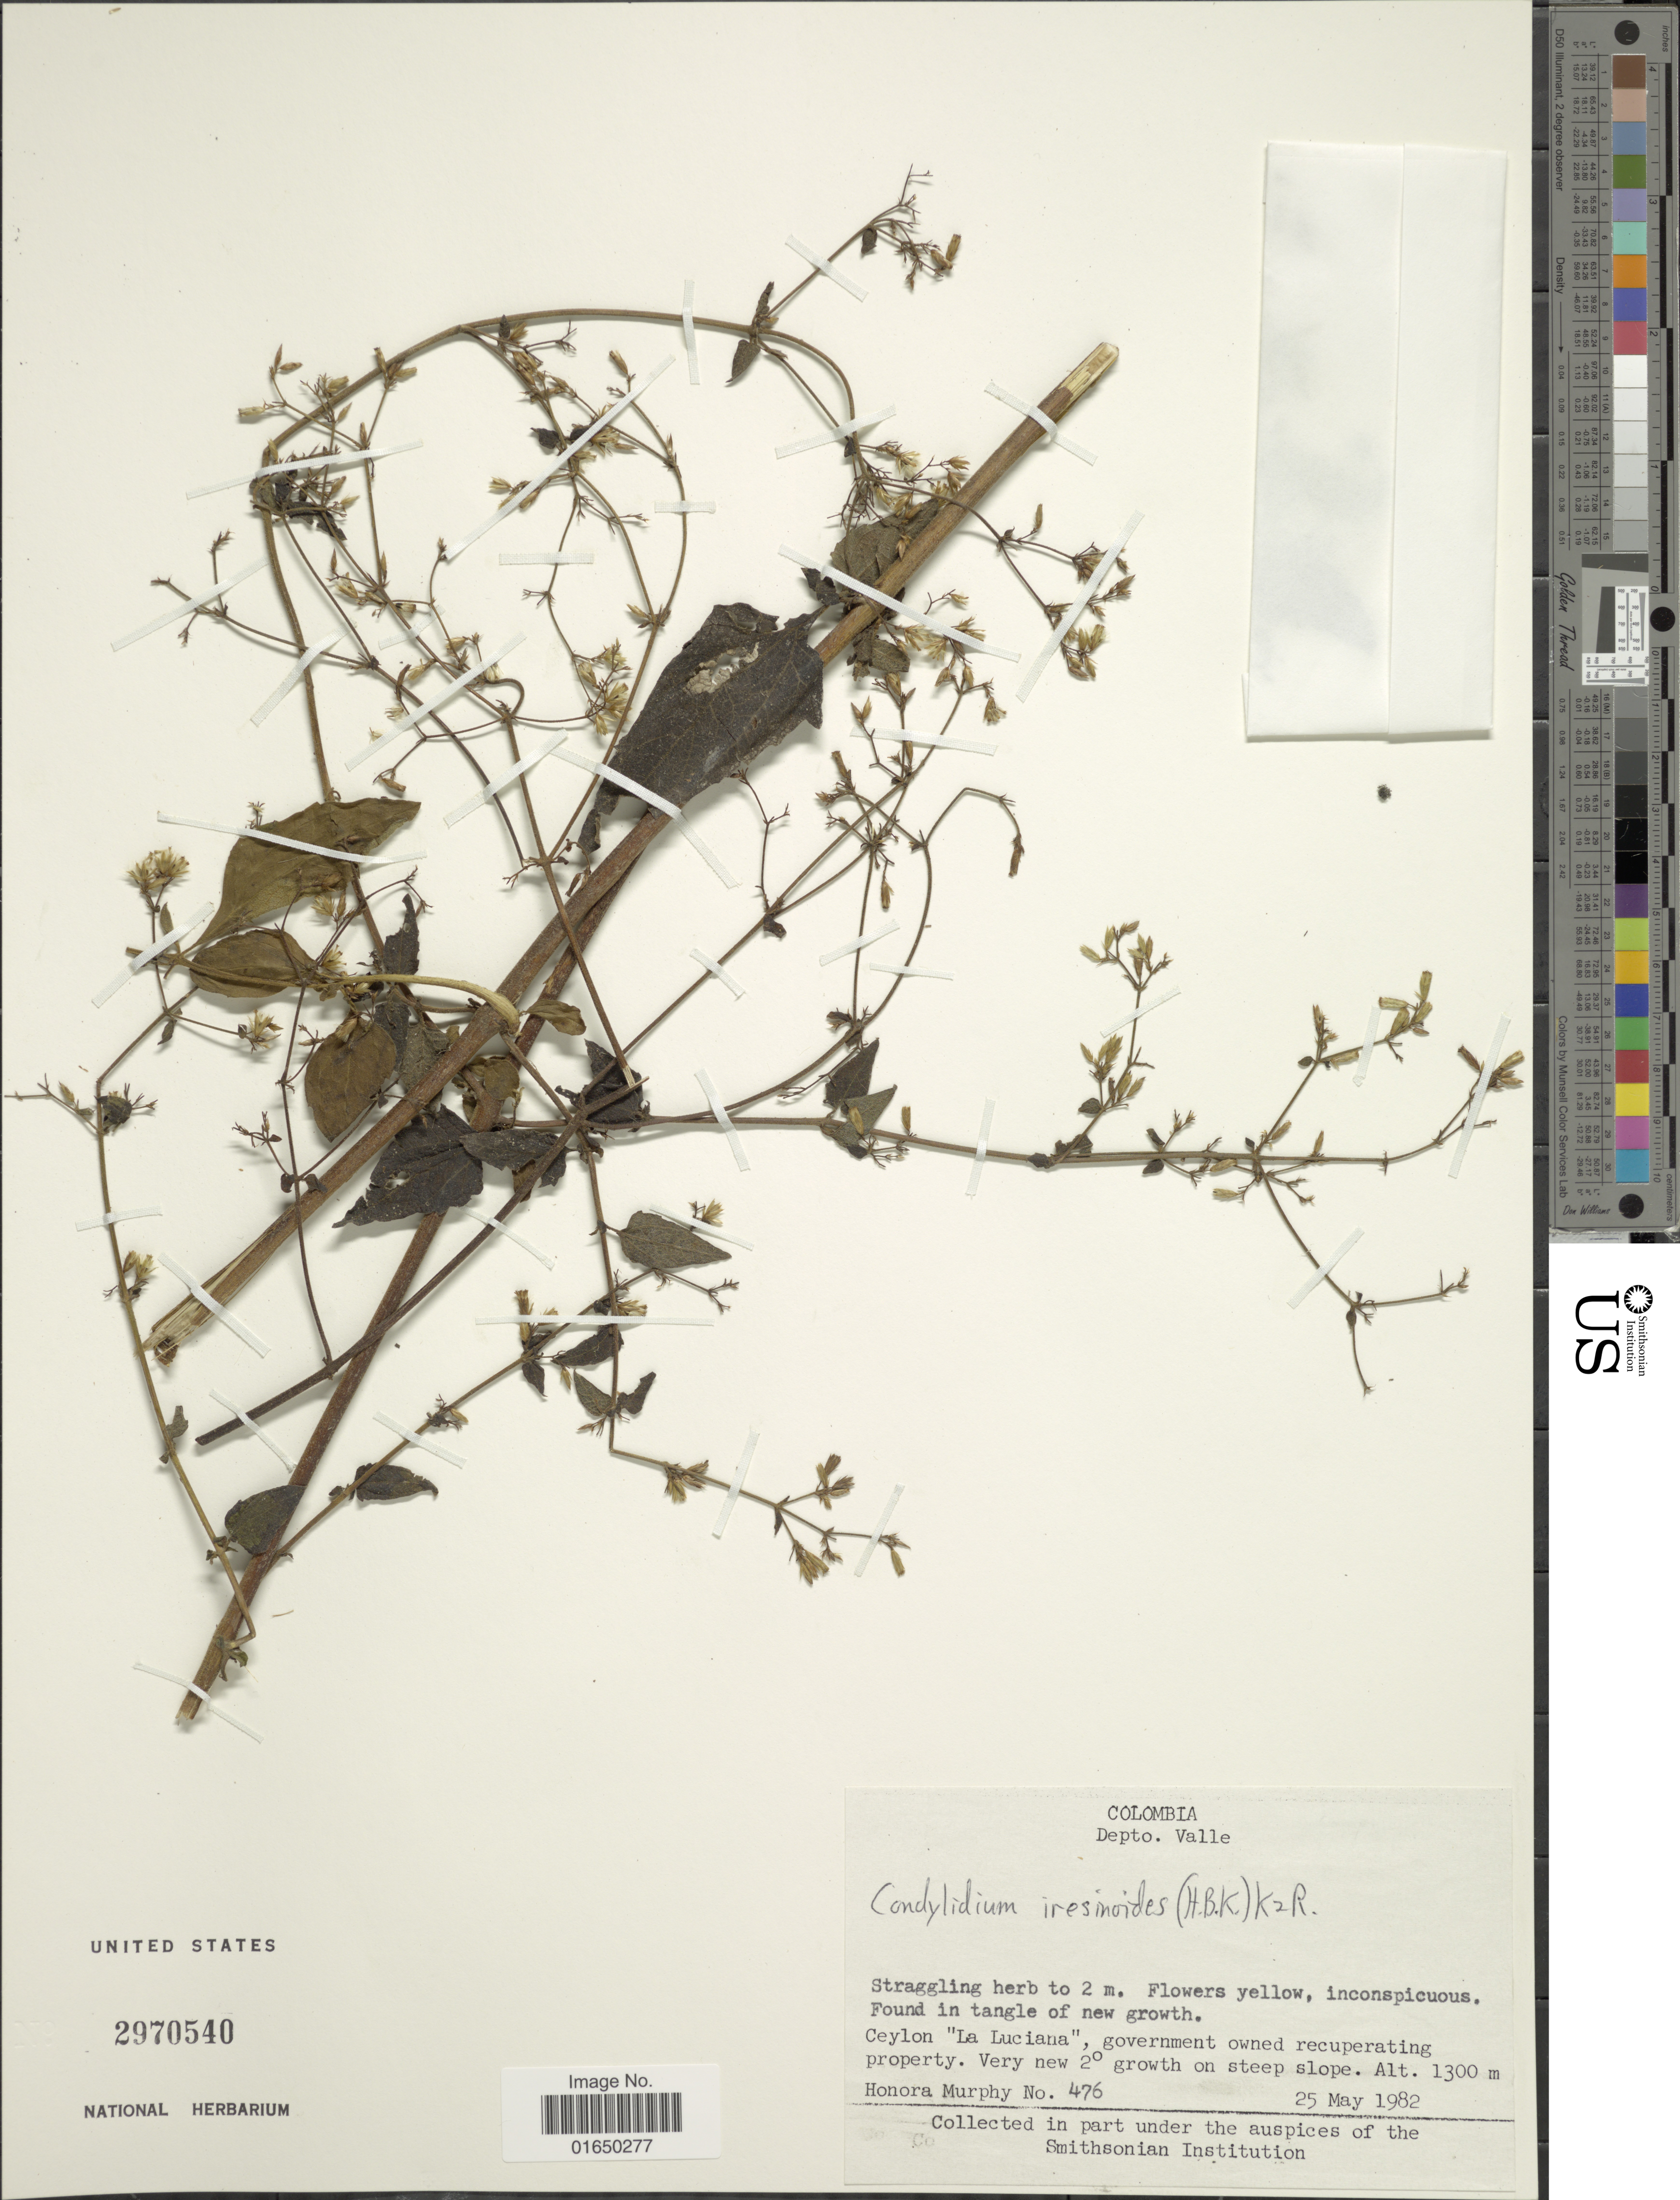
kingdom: Plantae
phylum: Tracheophyta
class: Magnoliopsida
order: Asterales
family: Asteraceae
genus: Condylidium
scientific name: Condylidium iresinoides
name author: (Kunth) R.M. King & H. Rob.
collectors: H. Murphy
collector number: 476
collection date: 1982-05-25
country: Colombia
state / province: Valle del Cauca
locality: Depto. Valle, Ceylon 'La Luciana', government owned recuperating property. Ver new 2° growth on steep slope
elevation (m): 1300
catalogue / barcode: US 2970540